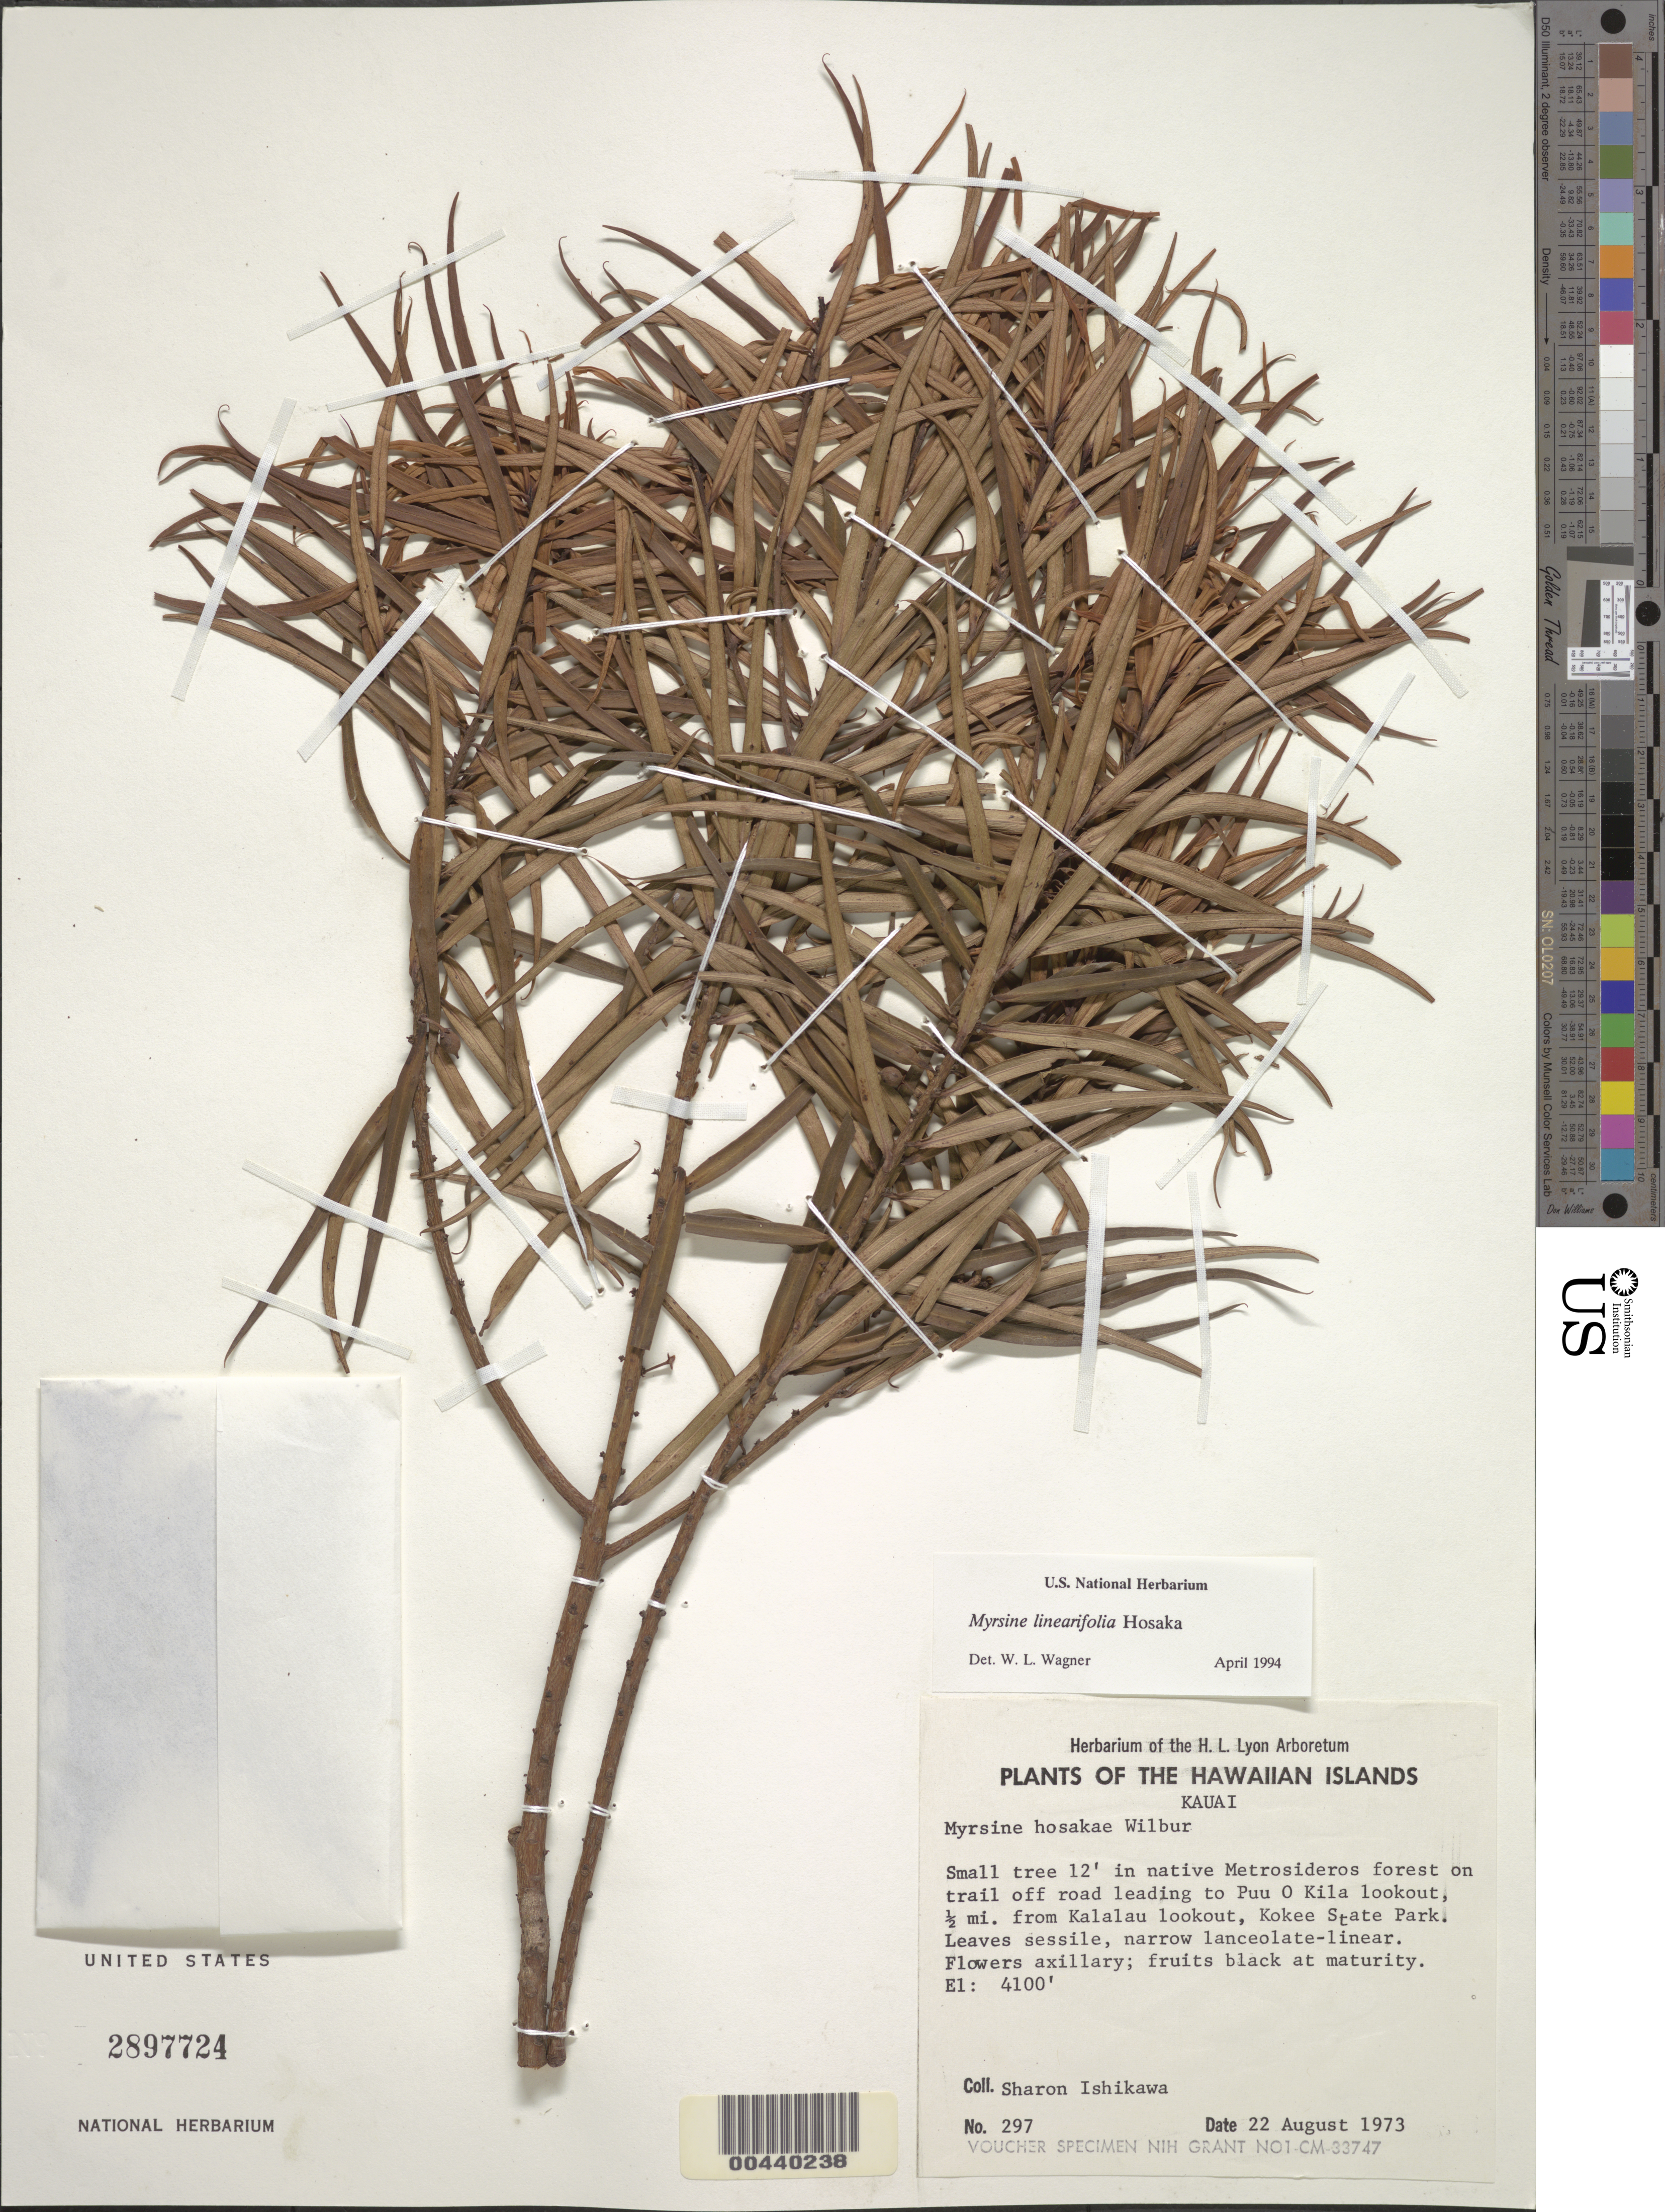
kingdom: Plantae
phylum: Tracheophyta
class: Magnoliopsida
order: Ericales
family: Primulaceae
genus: Myrsine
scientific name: Myrsine linearifolia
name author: Hosaka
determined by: Wagner, W. L., (BOT), Smithsonian Institution - National Museum of Natural History (UNITED STATES)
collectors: S. S. Ishikawa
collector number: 297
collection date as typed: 22 Aug 1973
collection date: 1973-08-22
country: United States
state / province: Hawaii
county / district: Kauai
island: Kaua'i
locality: On trail off road leading to Puu O Kila lookout, 0.5 mi from Kalalau lookout, Kokee State Park.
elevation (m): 1250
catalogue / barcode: US 2897724